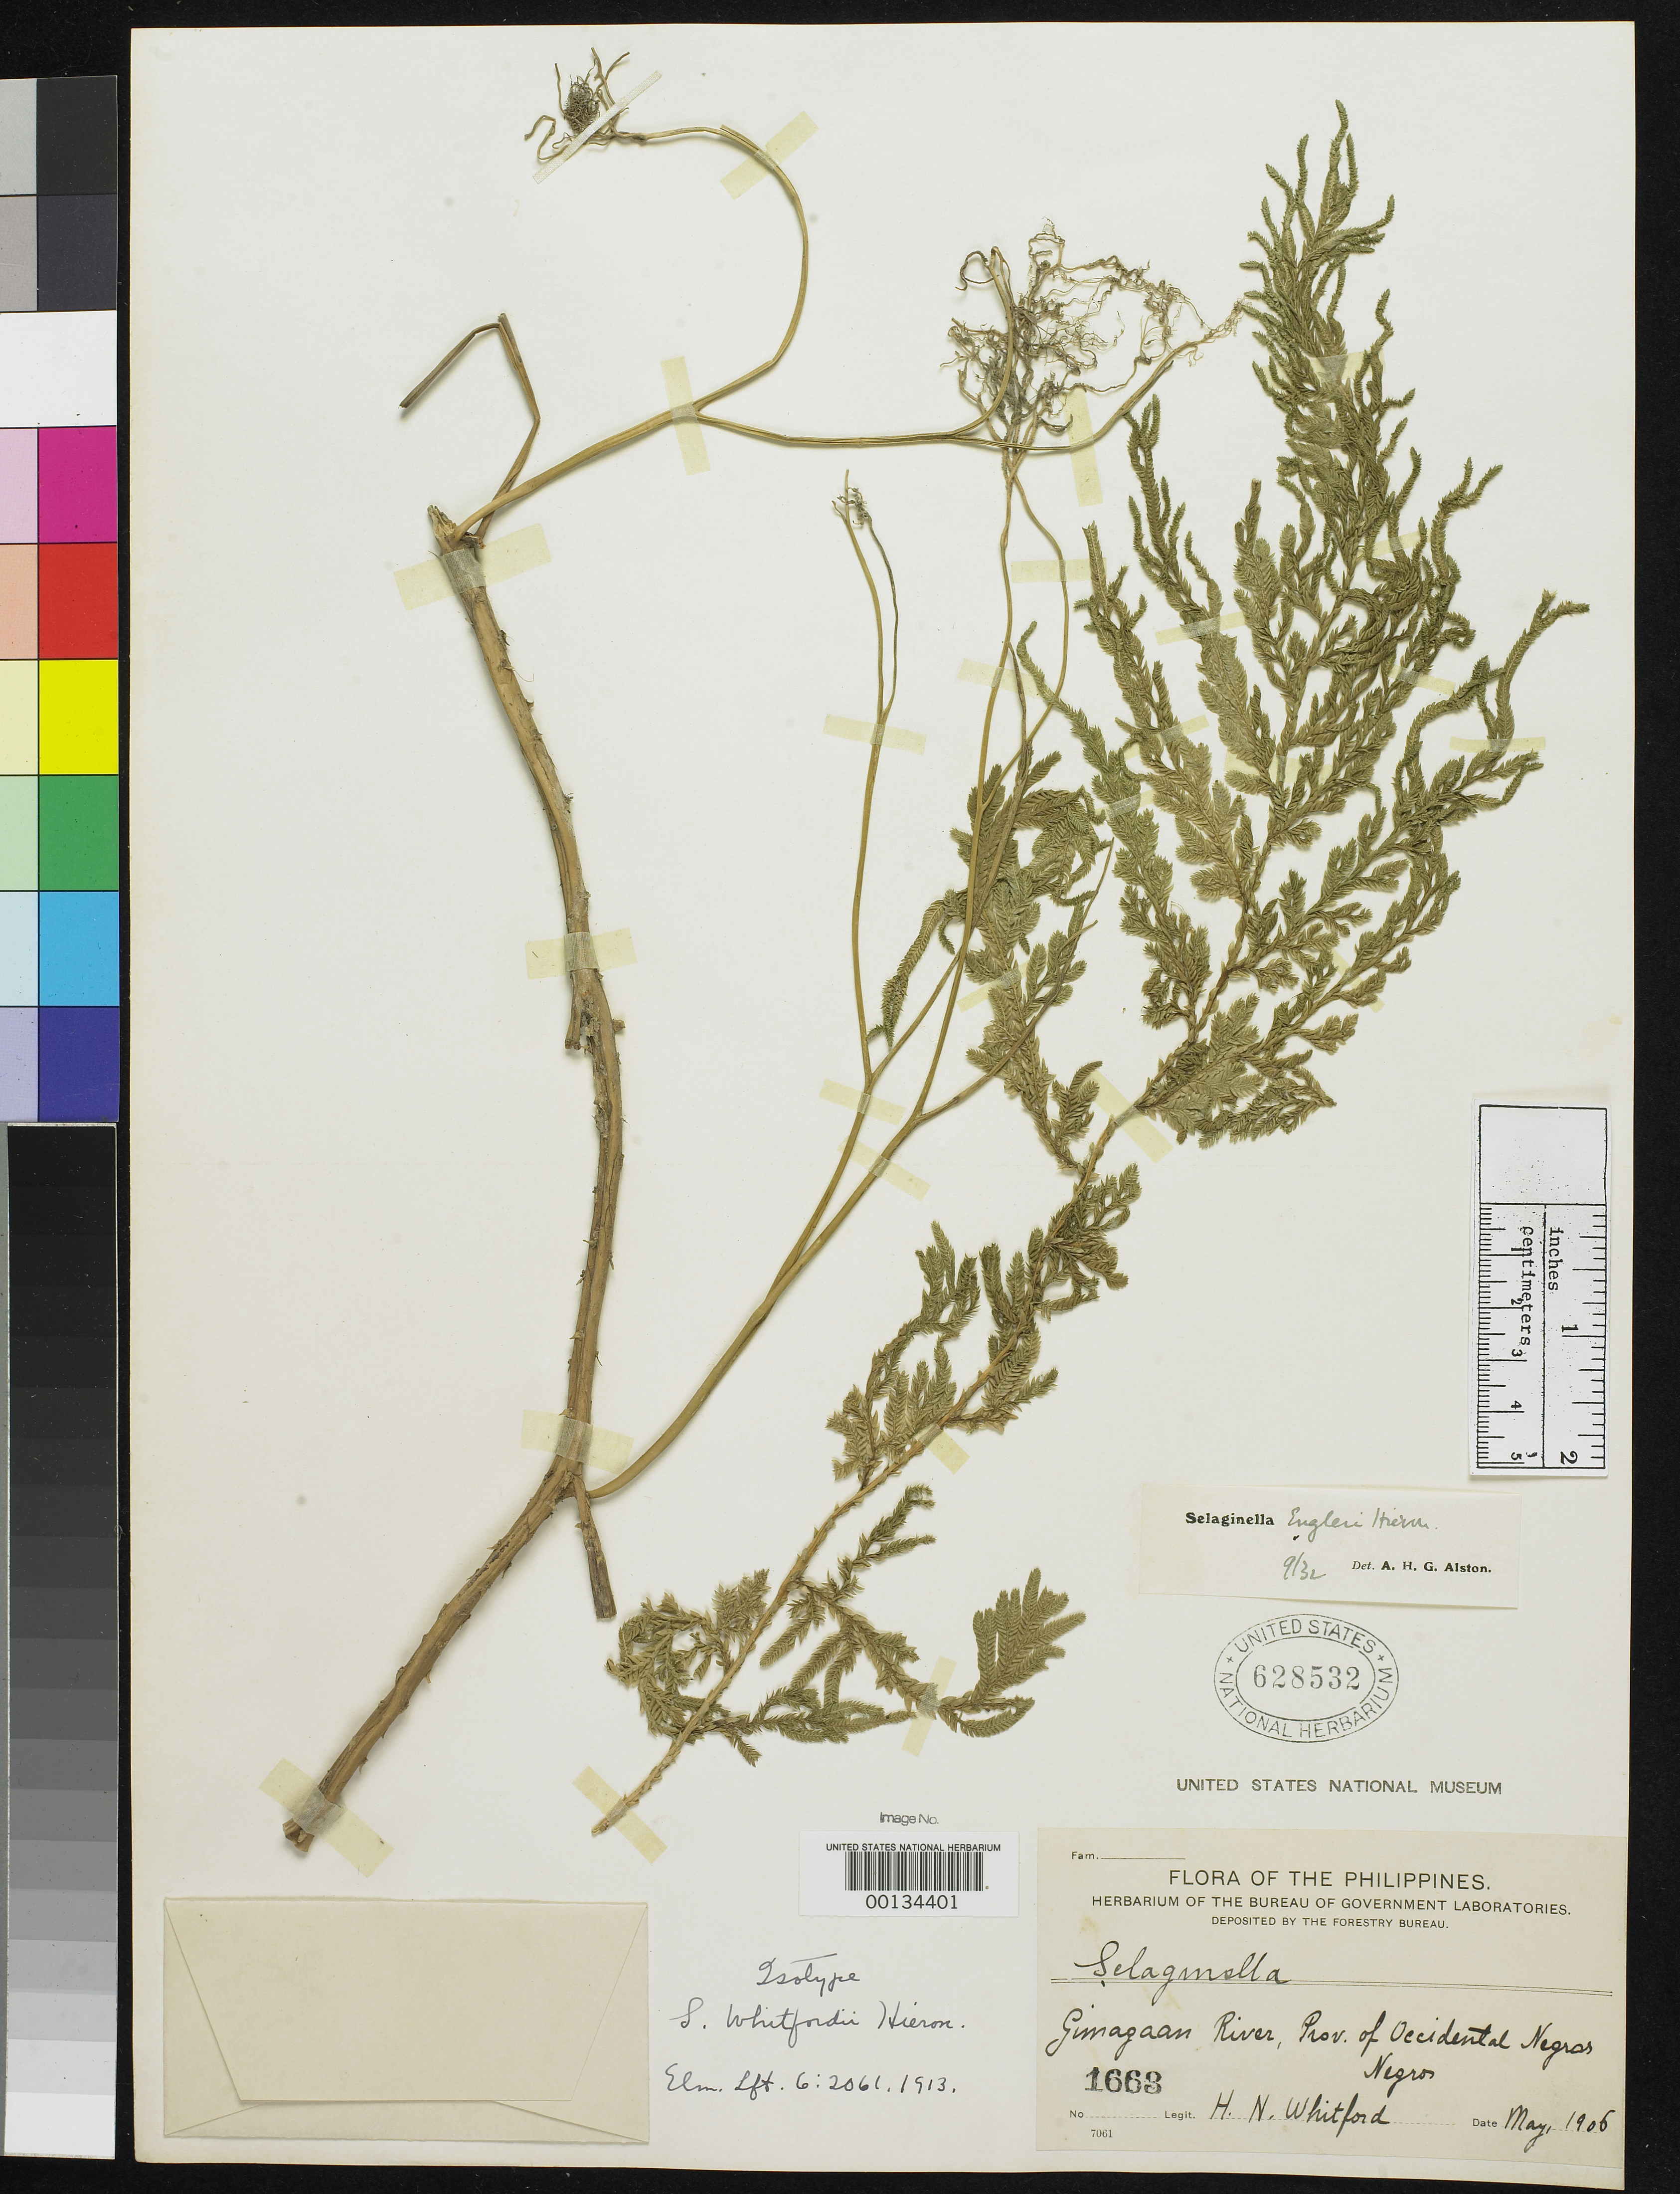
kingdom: Plantae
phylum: Tracheophyta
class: Lycopodiopsida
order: Selaginellales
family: Selaginellaceae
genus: Selaginella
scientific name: Selaginella whitfordii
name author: Hieron. in Elmer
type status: Isosyntype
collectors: H. N. Whitford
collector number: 1668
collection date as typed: May 1906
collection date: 1906-05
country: Philippines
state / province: Western Visayas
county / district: Negros Occidental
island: Negros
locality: Ginagaan River.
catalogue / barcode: US 628532